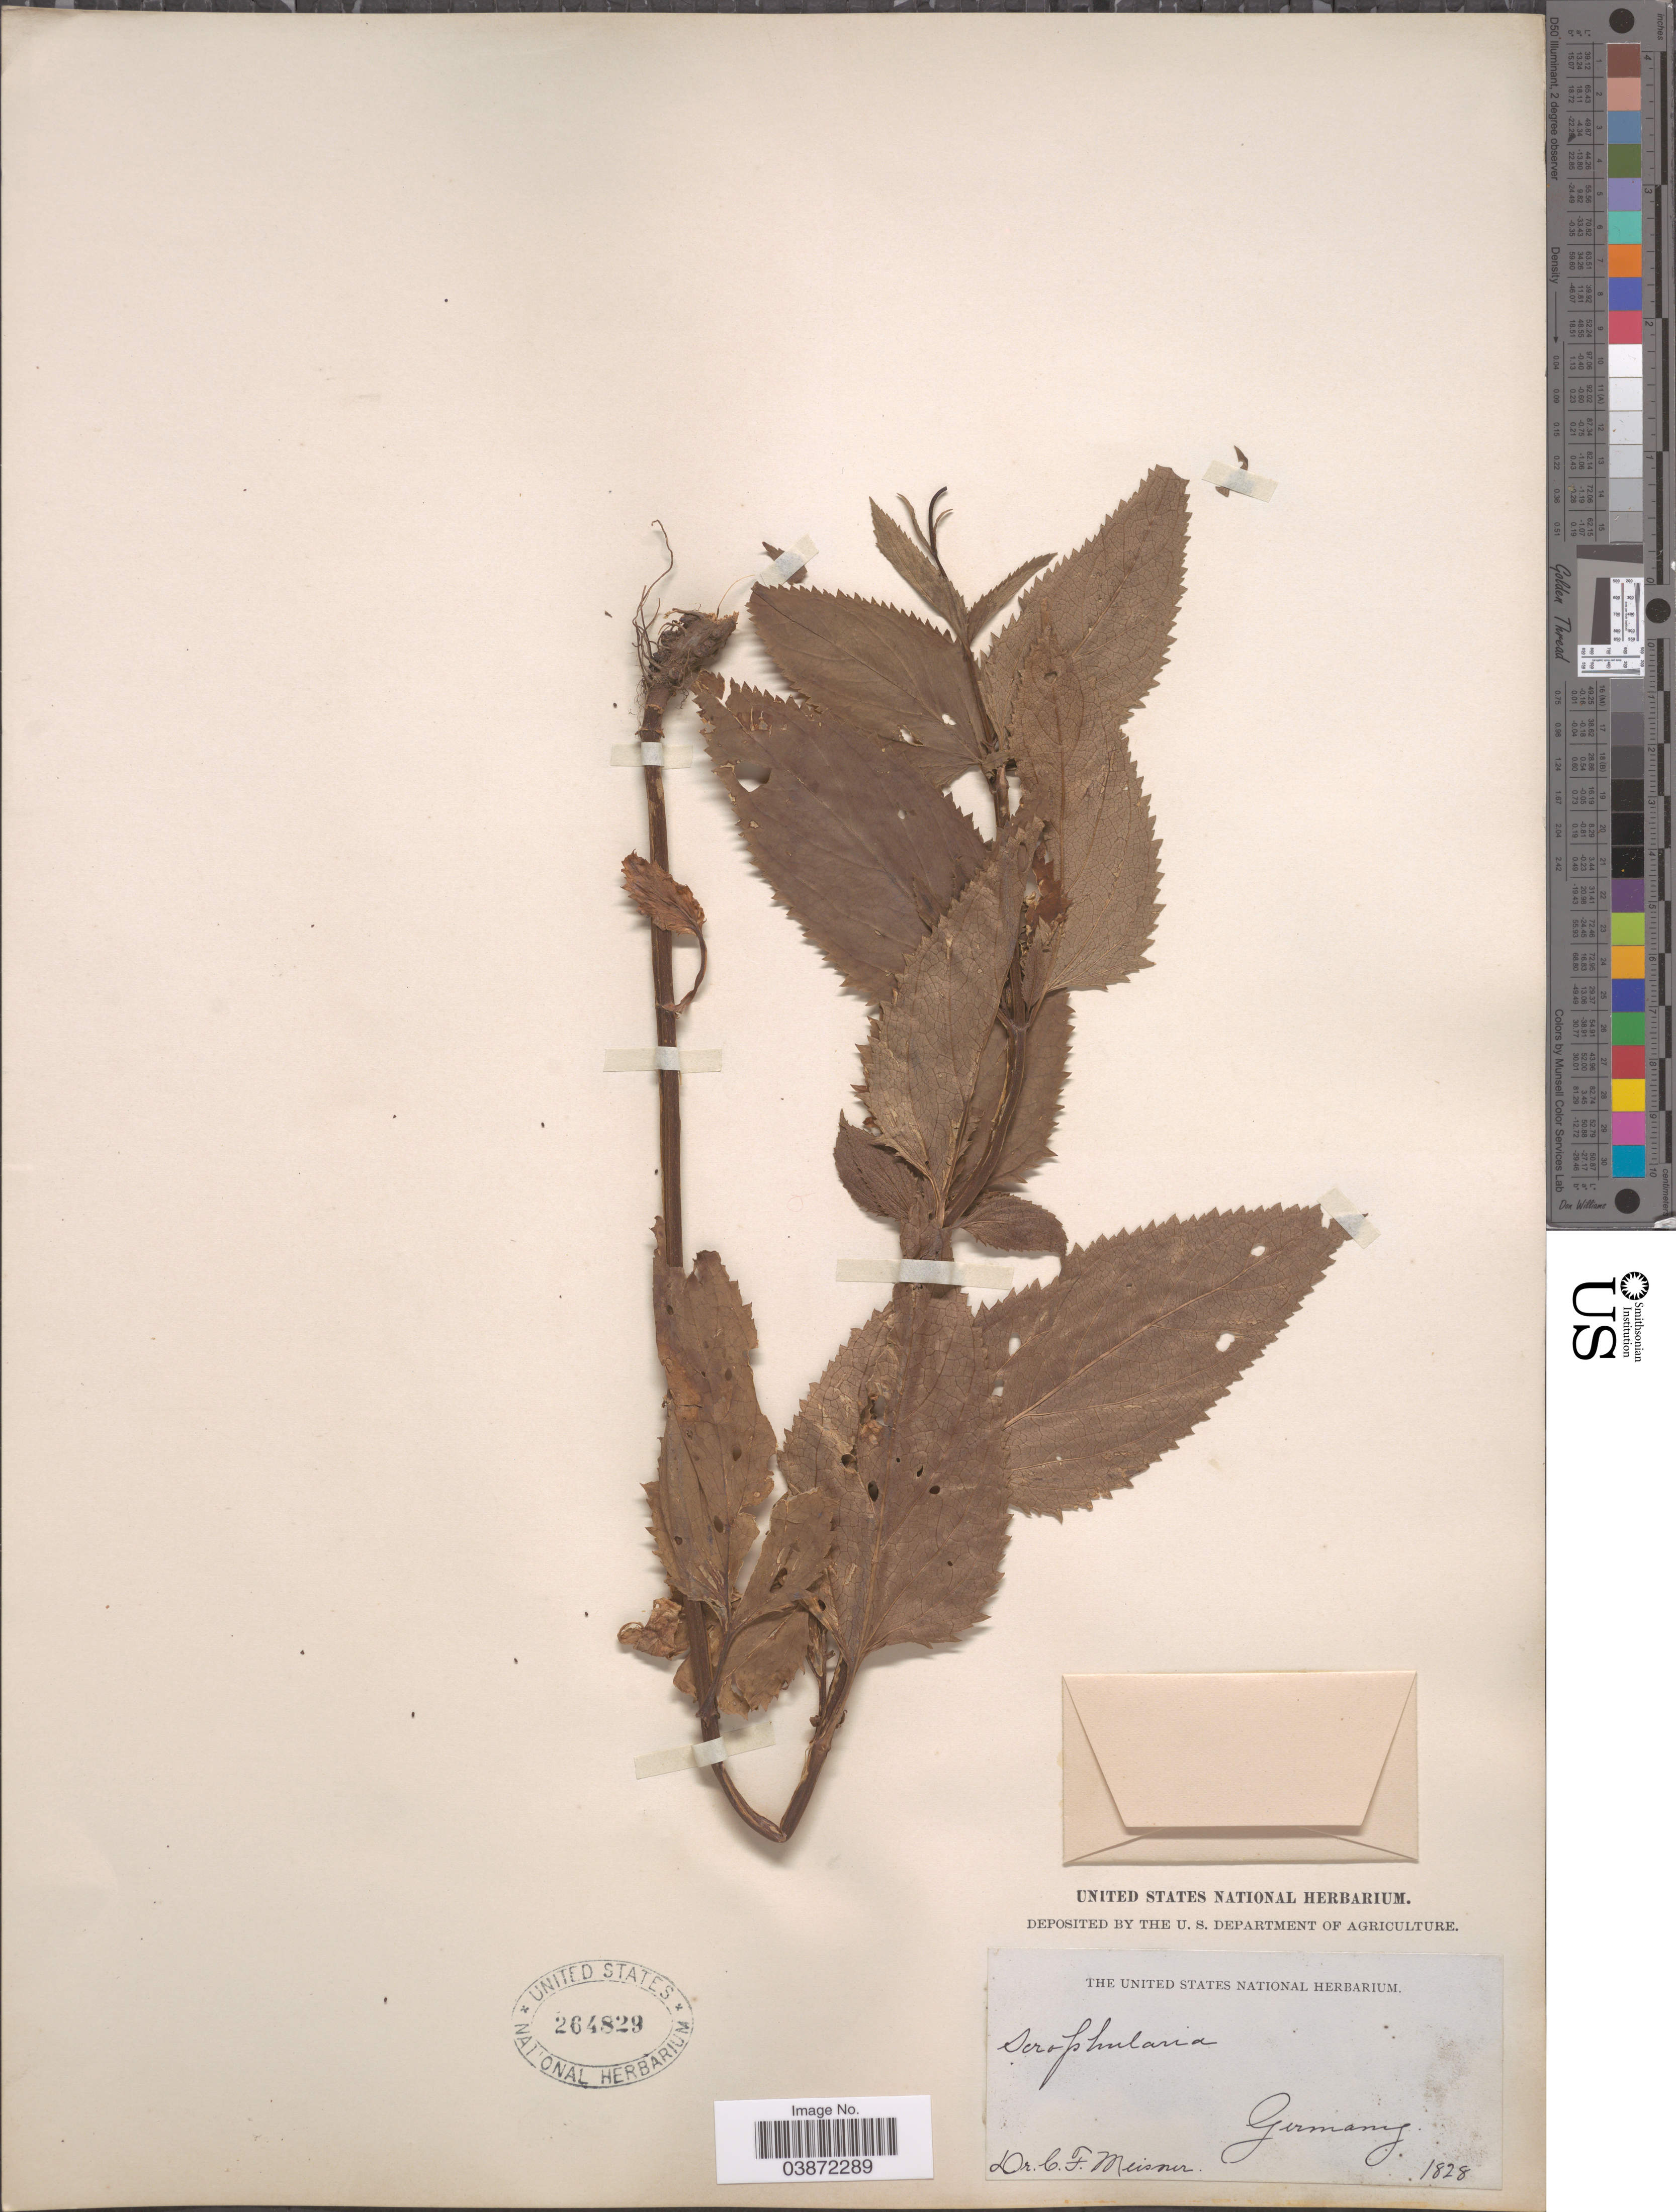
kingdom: Plantae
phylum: Tracheophyta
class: Magnoliopsida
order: Lamiales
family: Scrophulariaceae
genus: Scrophularia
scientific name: Scrophularia sp.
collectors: C. F. D. Meisner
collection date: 1828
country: Germany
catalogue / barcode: US 264829